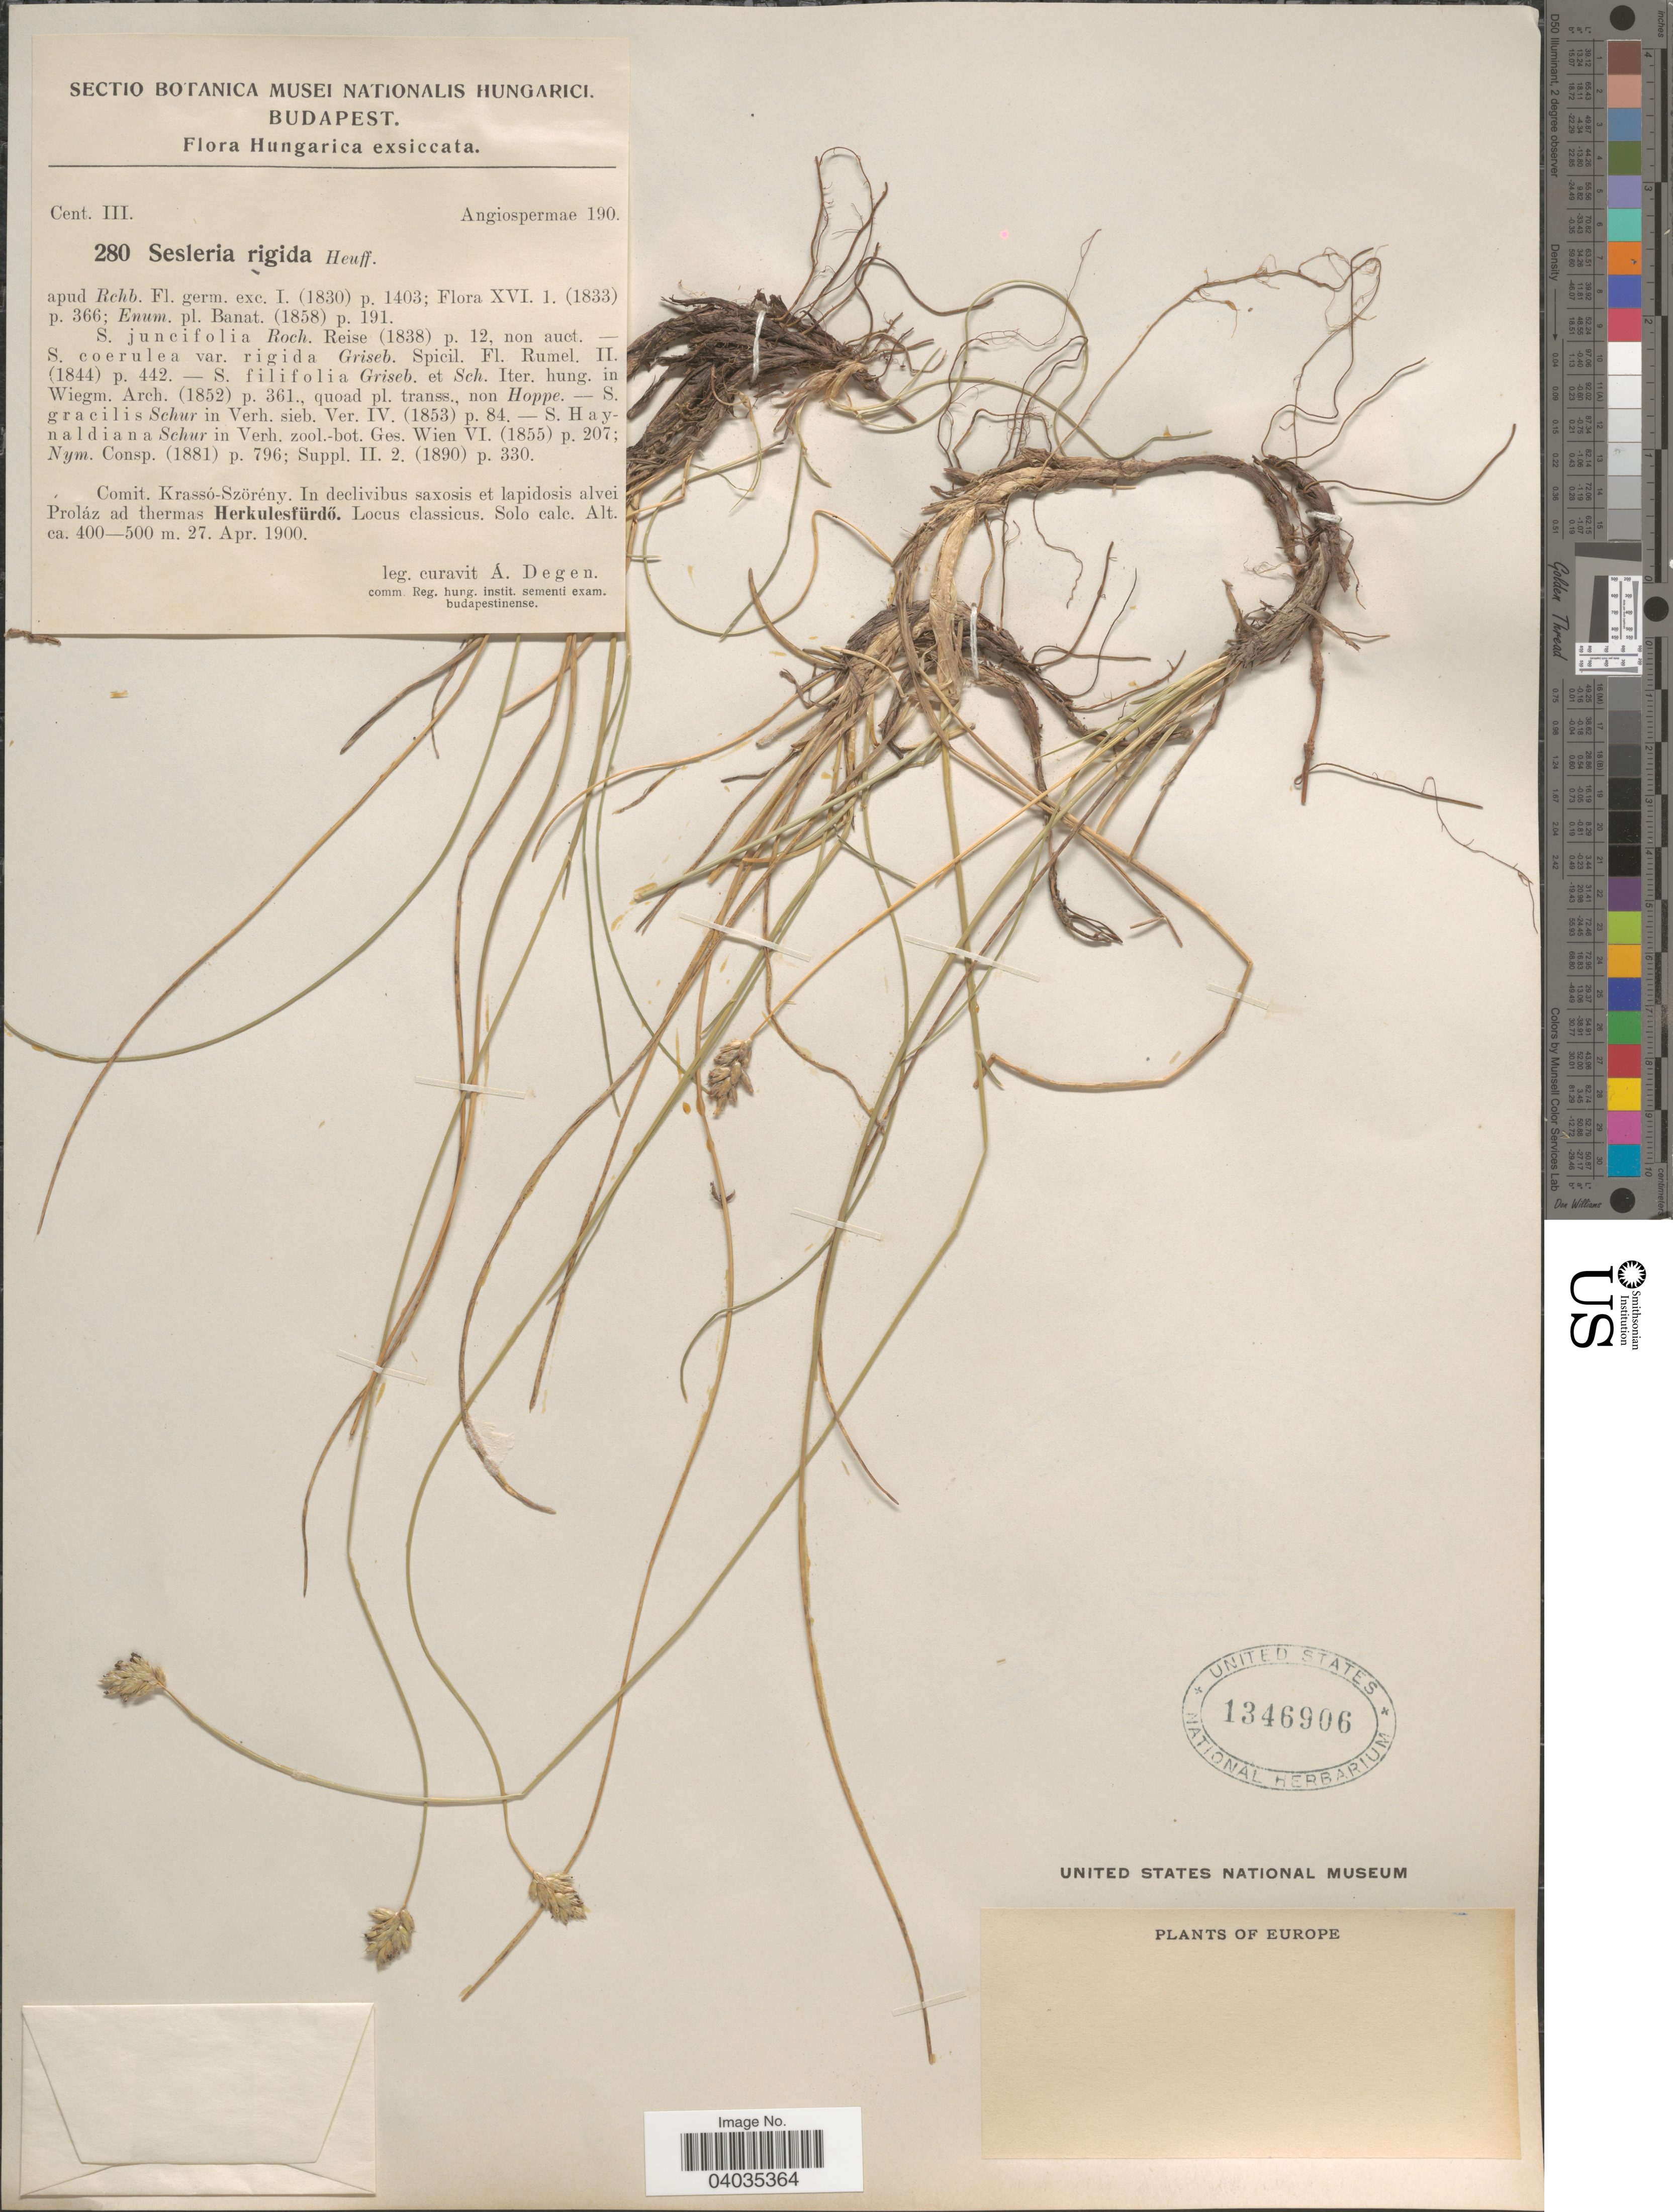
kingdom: Plantae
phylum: Tracheophyta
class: Liliopsida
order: Poales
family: Poaceae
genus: Sesleria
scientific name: Sesleria rigida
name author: Heuff. ex Rchb.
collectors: A. Degen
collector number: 280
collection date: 1900-04-27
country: Hungary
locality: Hungarica. Comit. Krassó-Szörény. In declivibus saxosis et lapidosis alvei Proláz ad thermas Herkulesfürdö.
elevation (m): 400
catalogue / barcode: US 1346906